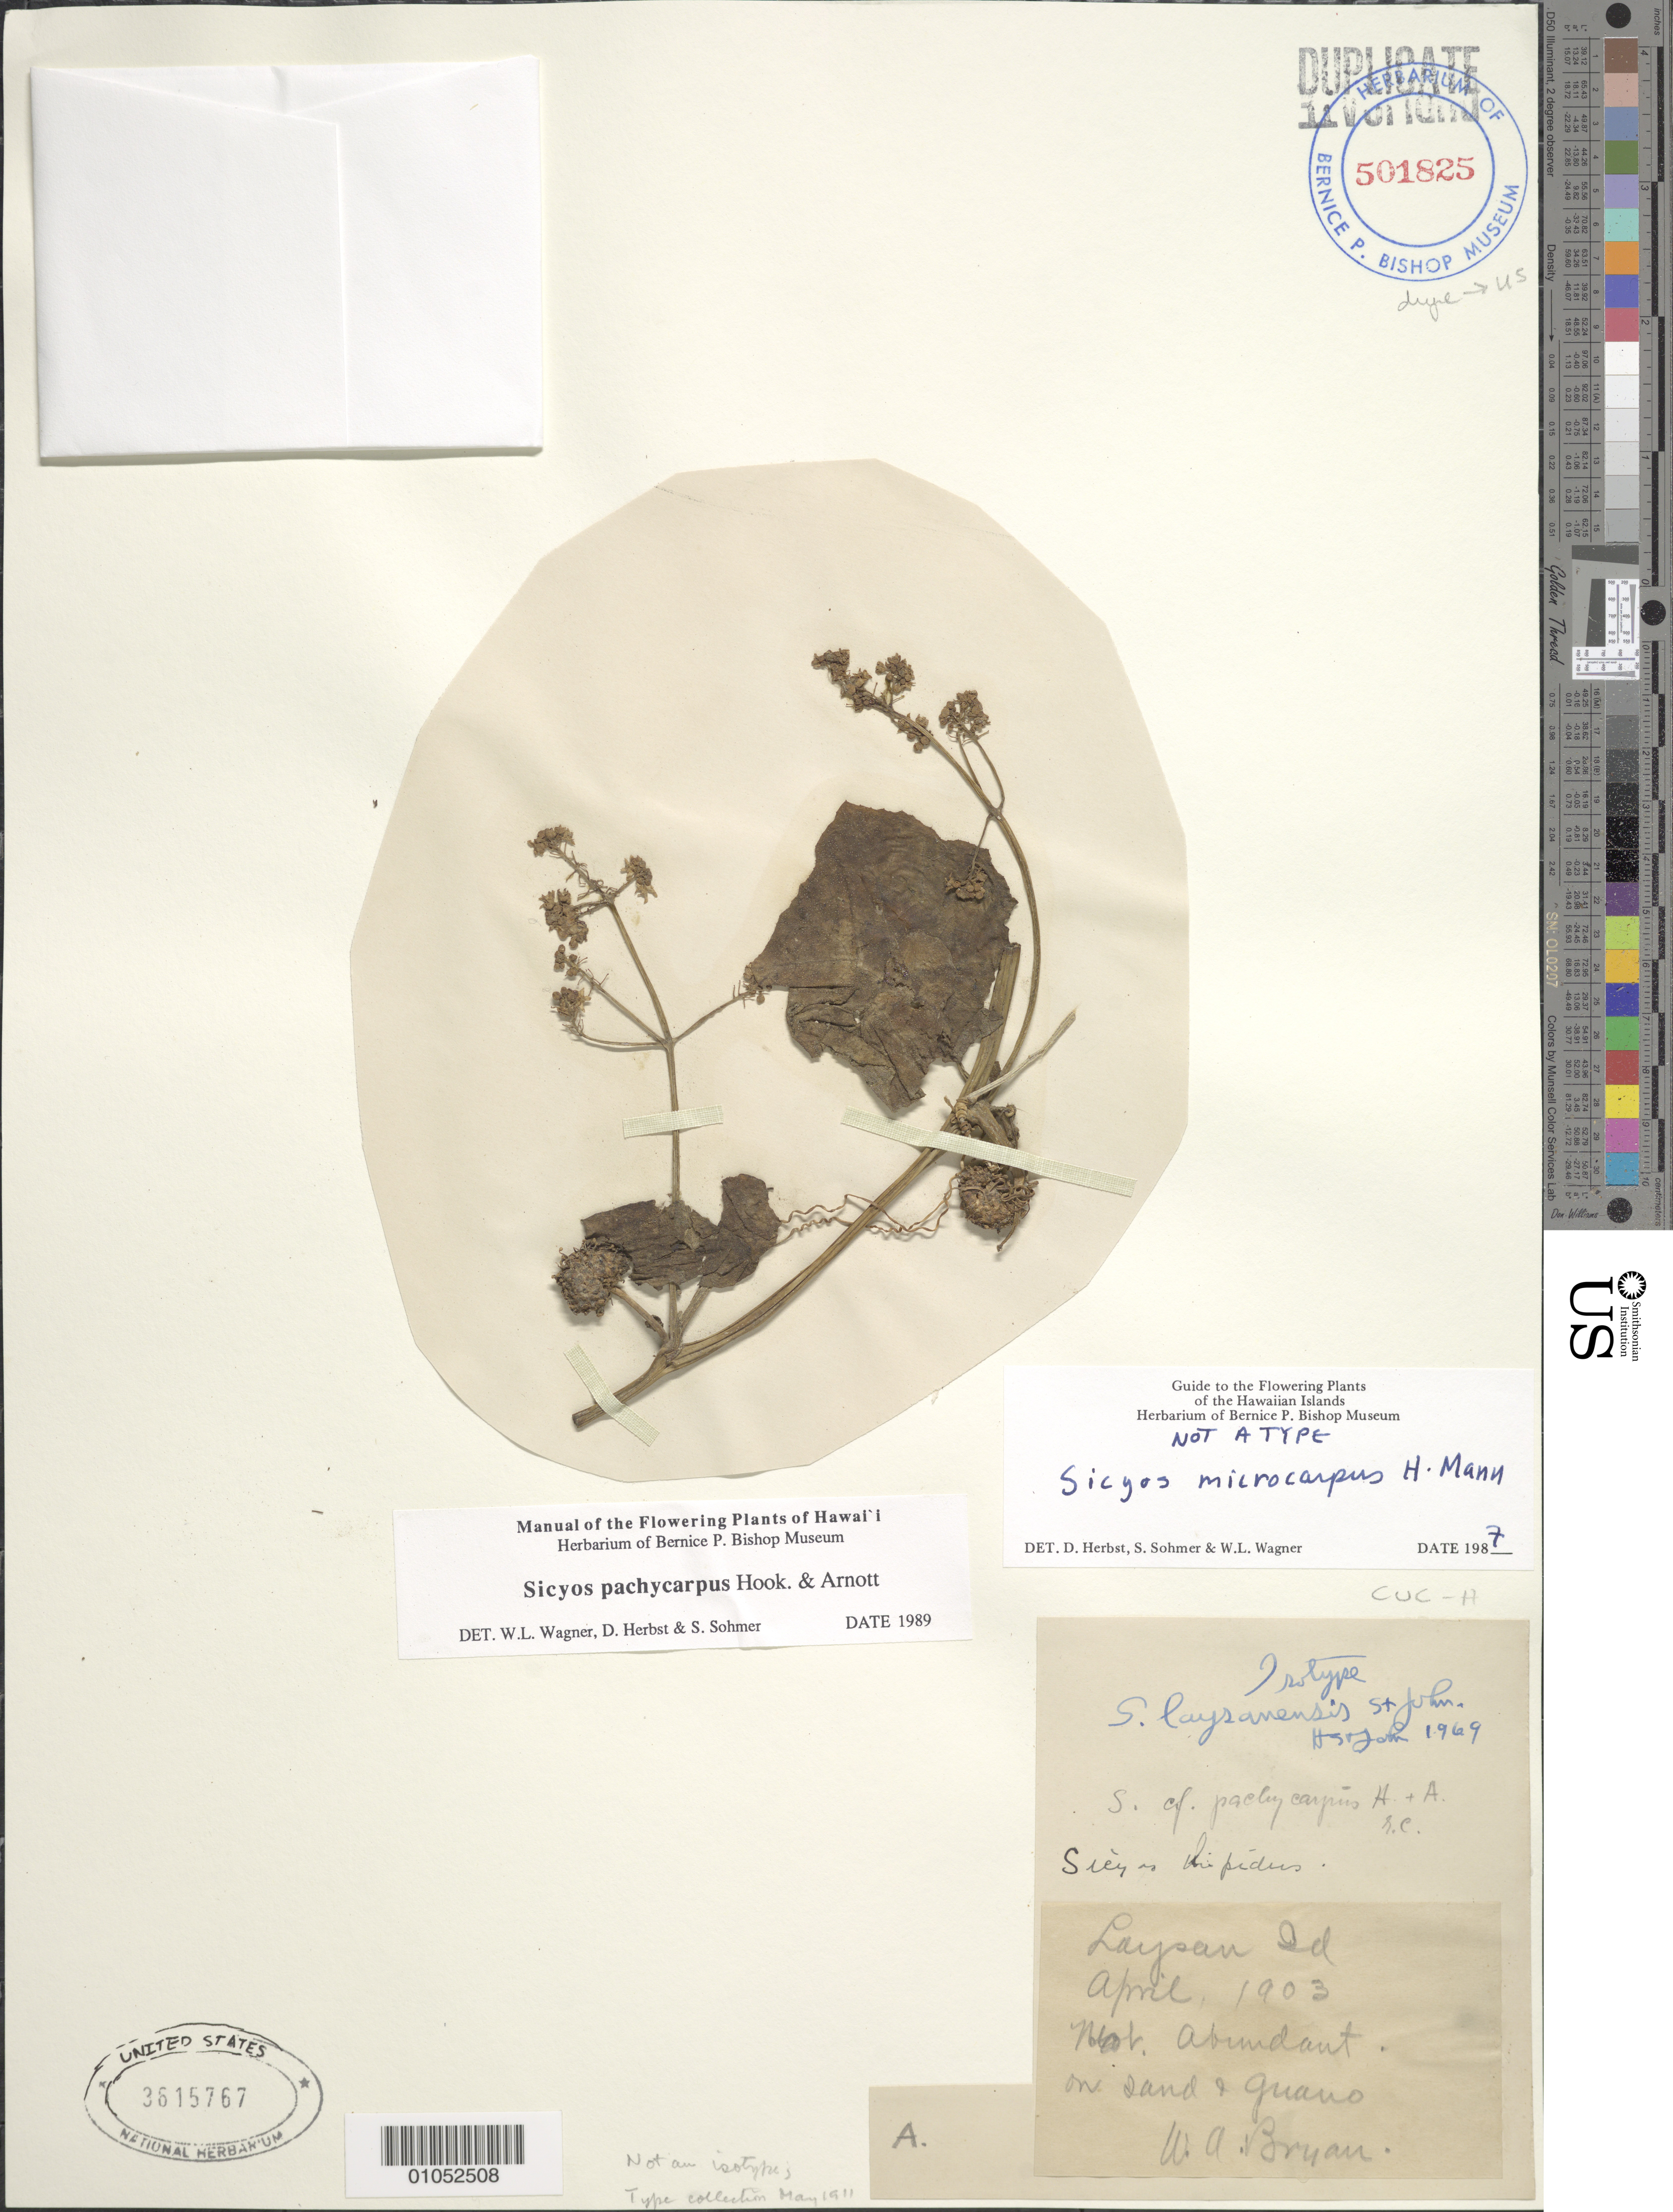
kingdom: Plantae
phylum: Tracheophyta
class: Magnoliopsida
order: Cucurbitales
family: Cucurbitaceae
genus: Sicyos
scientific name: Sicyos pachycarpus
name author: Hook. & Arn.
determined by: Herbst, D. R.; Sohmer, S. H.; Wagner, W. L.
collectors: W. Bruan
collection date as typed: Apr 1903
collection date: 1903-04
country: United States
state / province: Hawaii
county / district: Hawaii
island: Hawaii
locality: Laysan Islands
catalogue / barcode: US 3615767